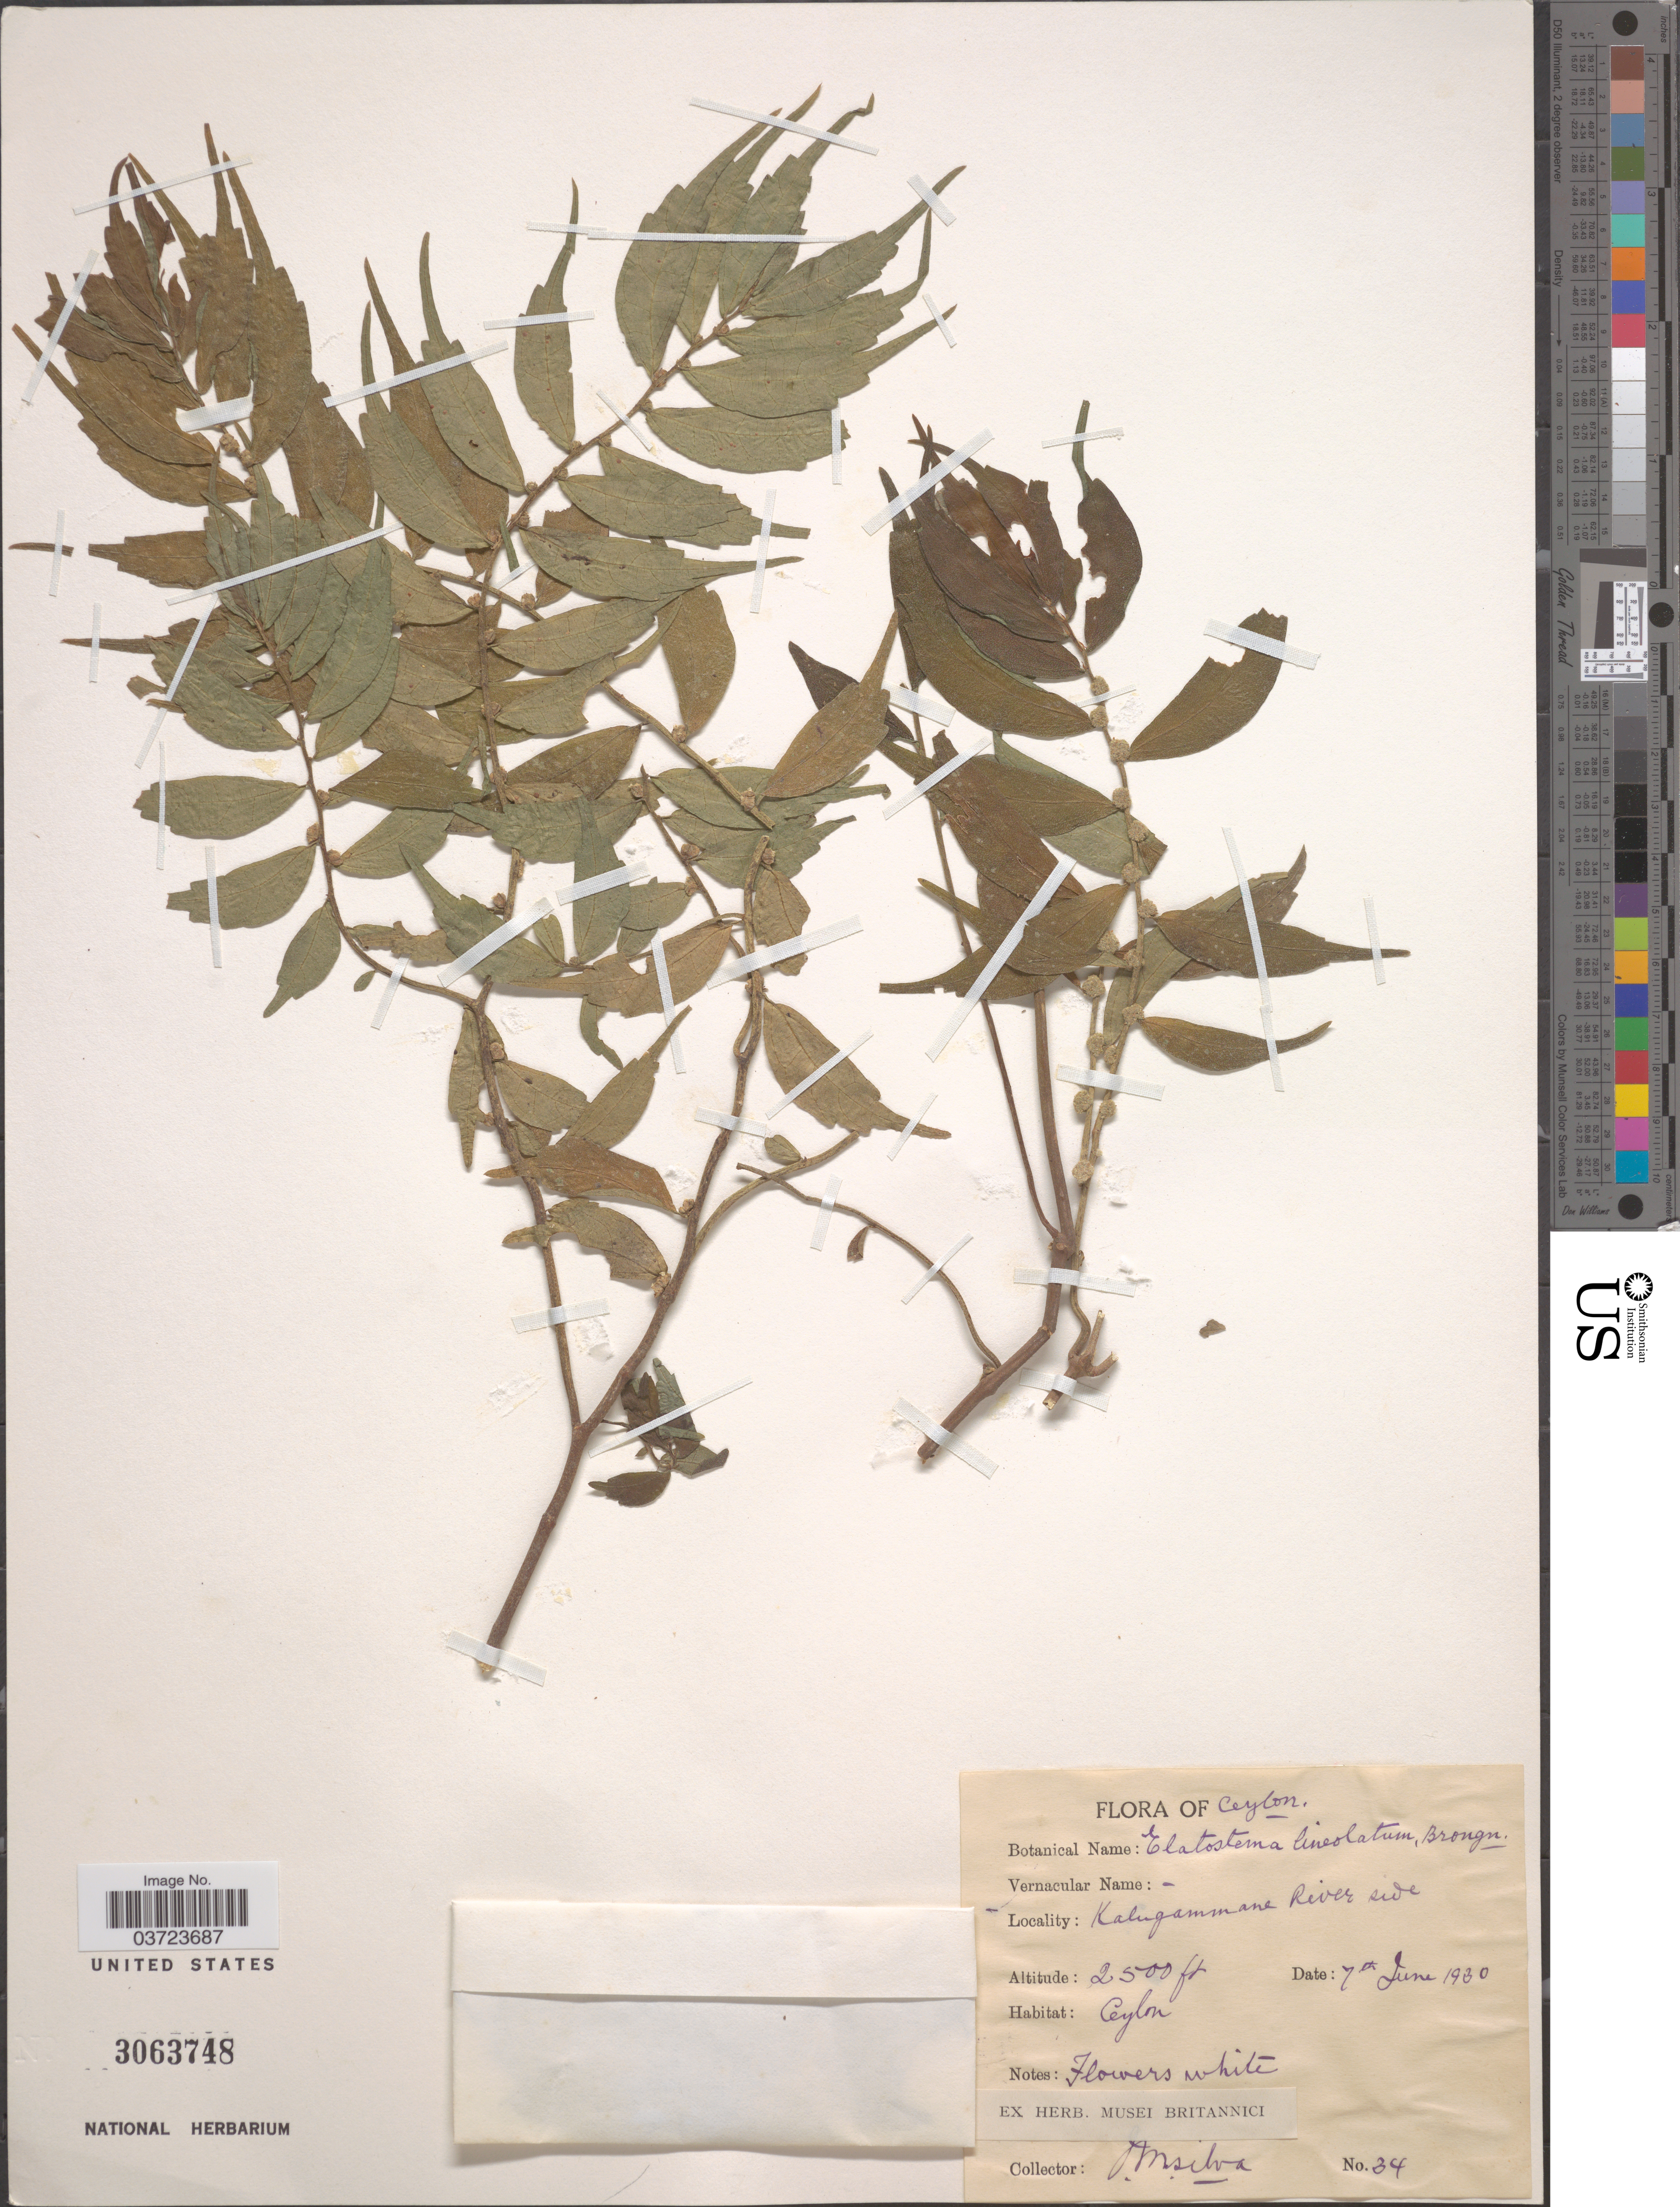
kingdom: Plantae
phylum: Tracheophyta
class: Magnoliopsida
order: Rosales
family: Urticaceae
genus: Elatostema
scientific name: Elatostema lineolatum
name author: Wight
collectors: J. M. Silva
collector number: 34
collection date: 1930-06-07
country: Sri Lanka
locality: Ceylon. Kalugammane River side.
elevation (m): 762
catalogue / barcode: US 3063748